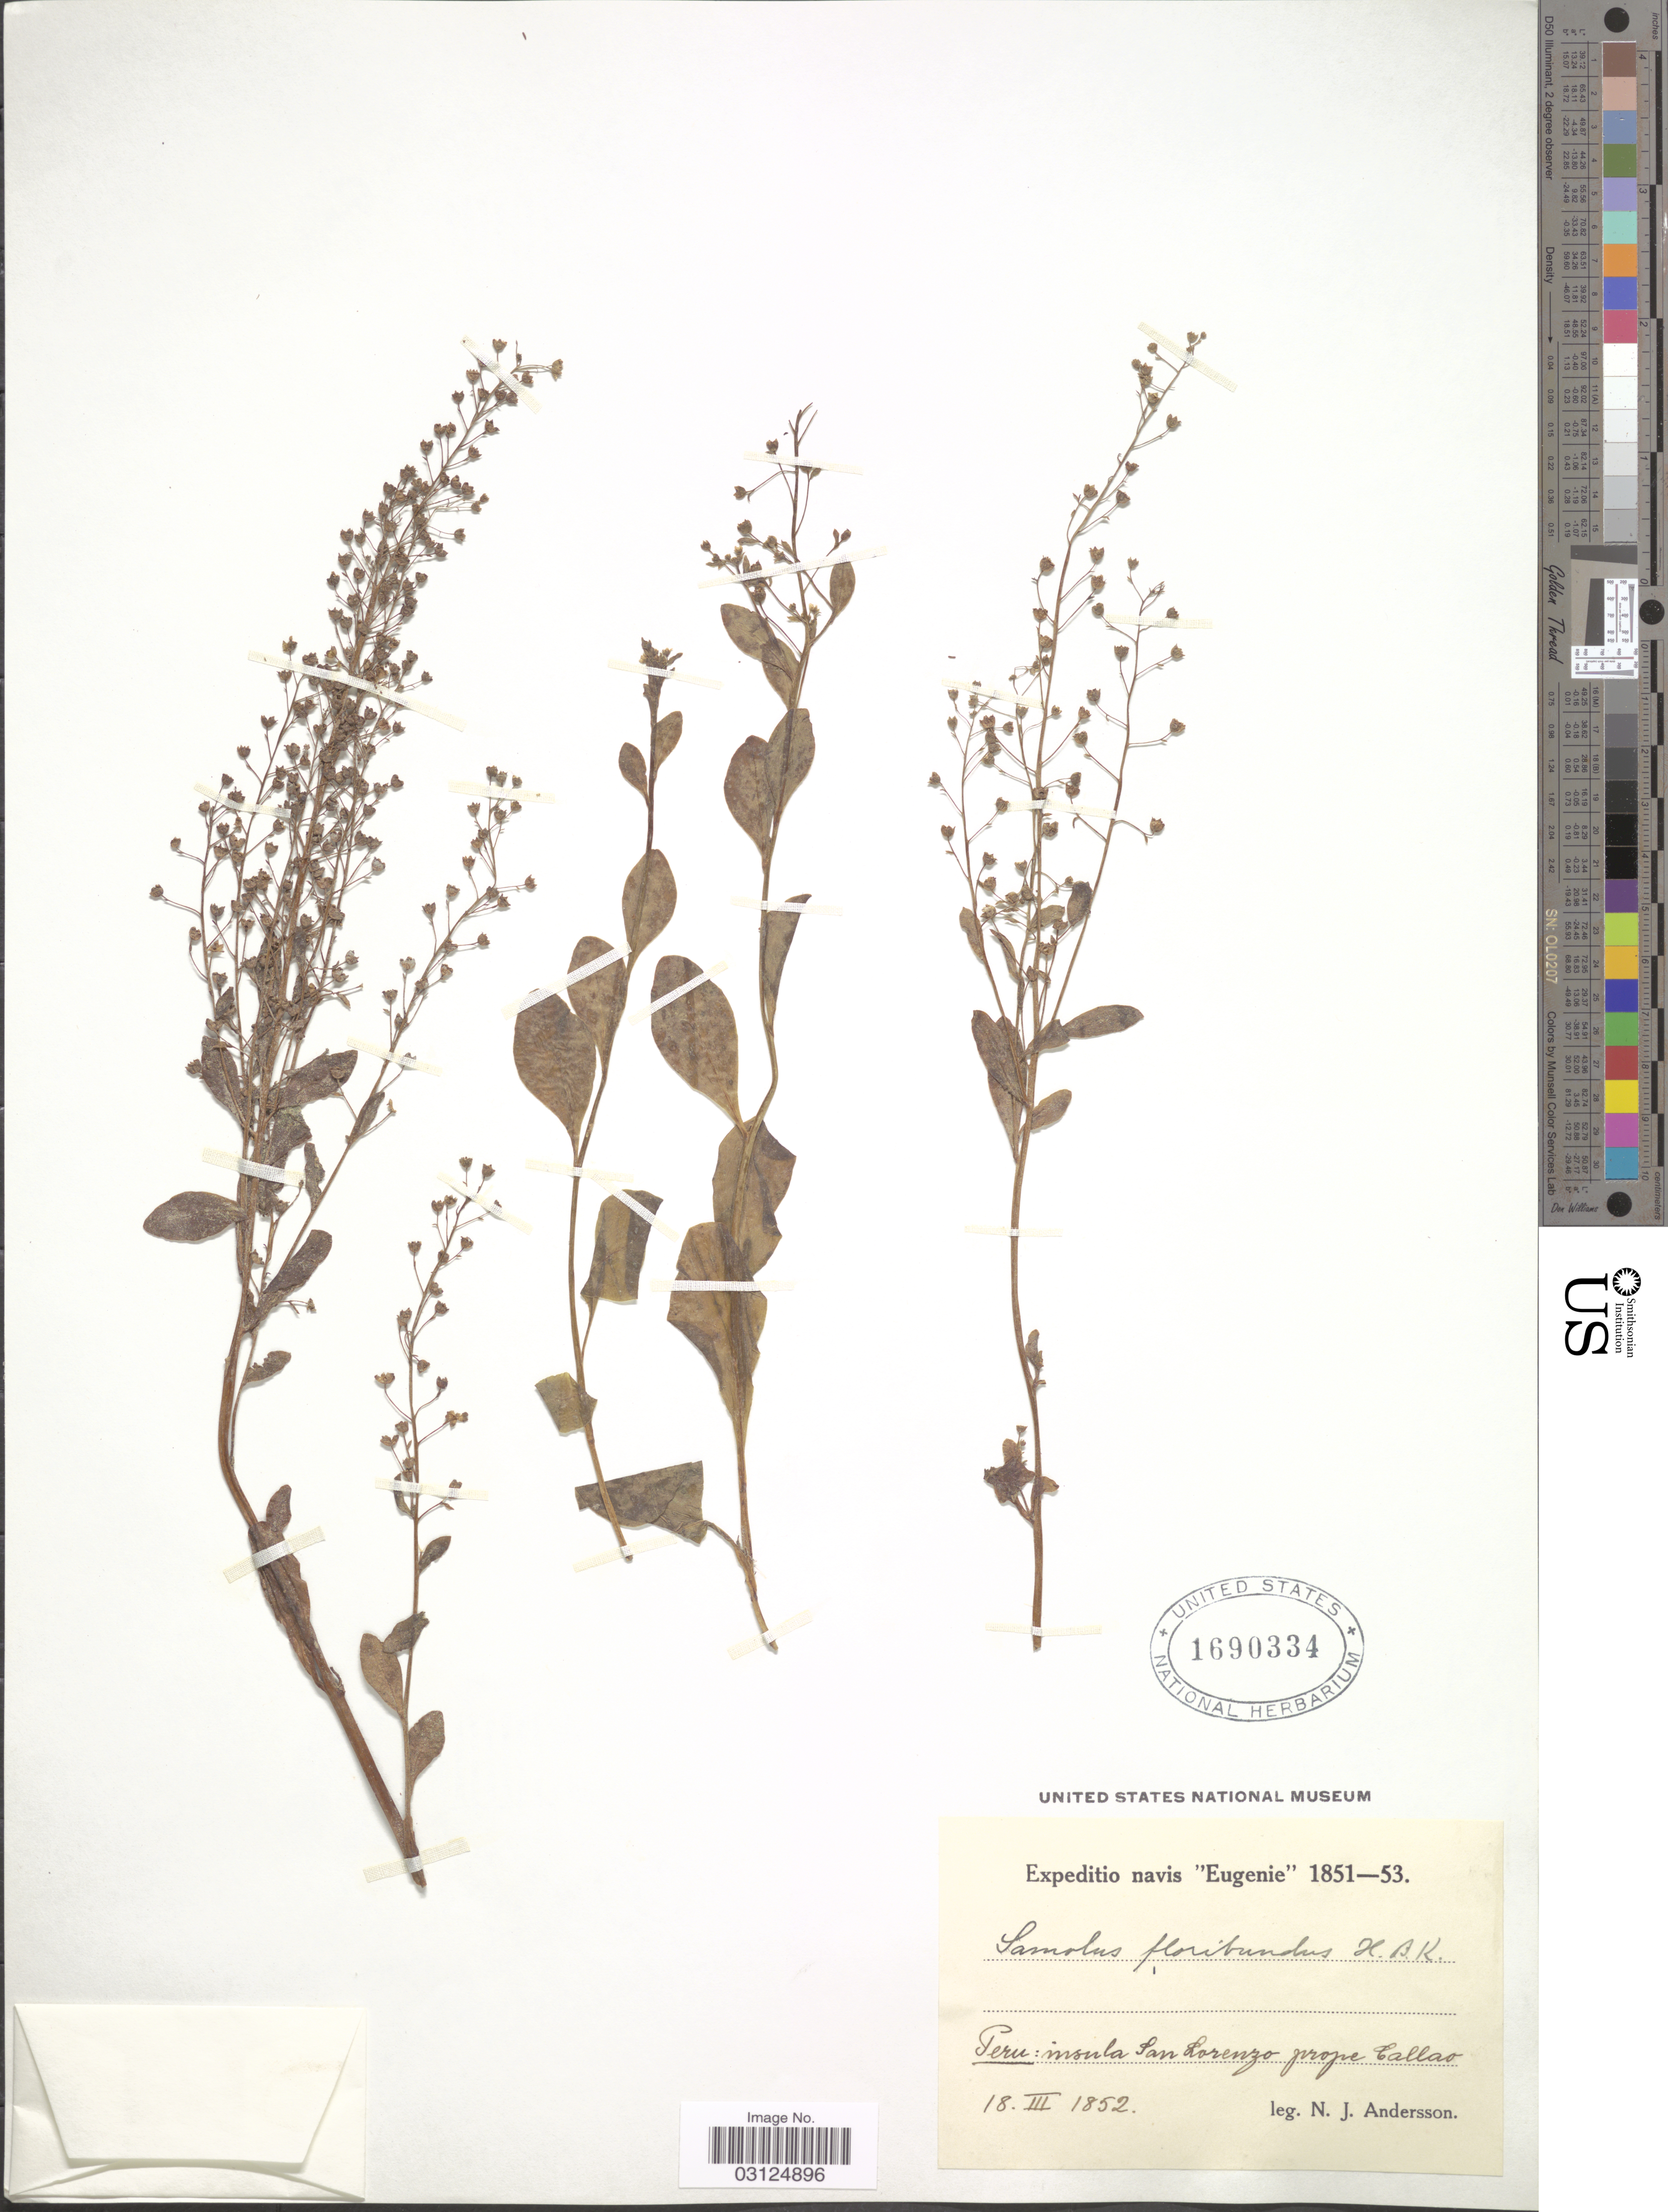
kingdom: Plantae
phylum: Tracheophyta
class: Magnoliopsida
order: Ericales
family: Primulaceae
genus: Samolus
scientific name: Samolus parviflorus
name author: Raf.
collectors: N. J. Andersson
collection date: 1852-03-18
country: Peru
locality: Insula San Lorenzo prope Callao.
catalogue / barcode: US 1690334